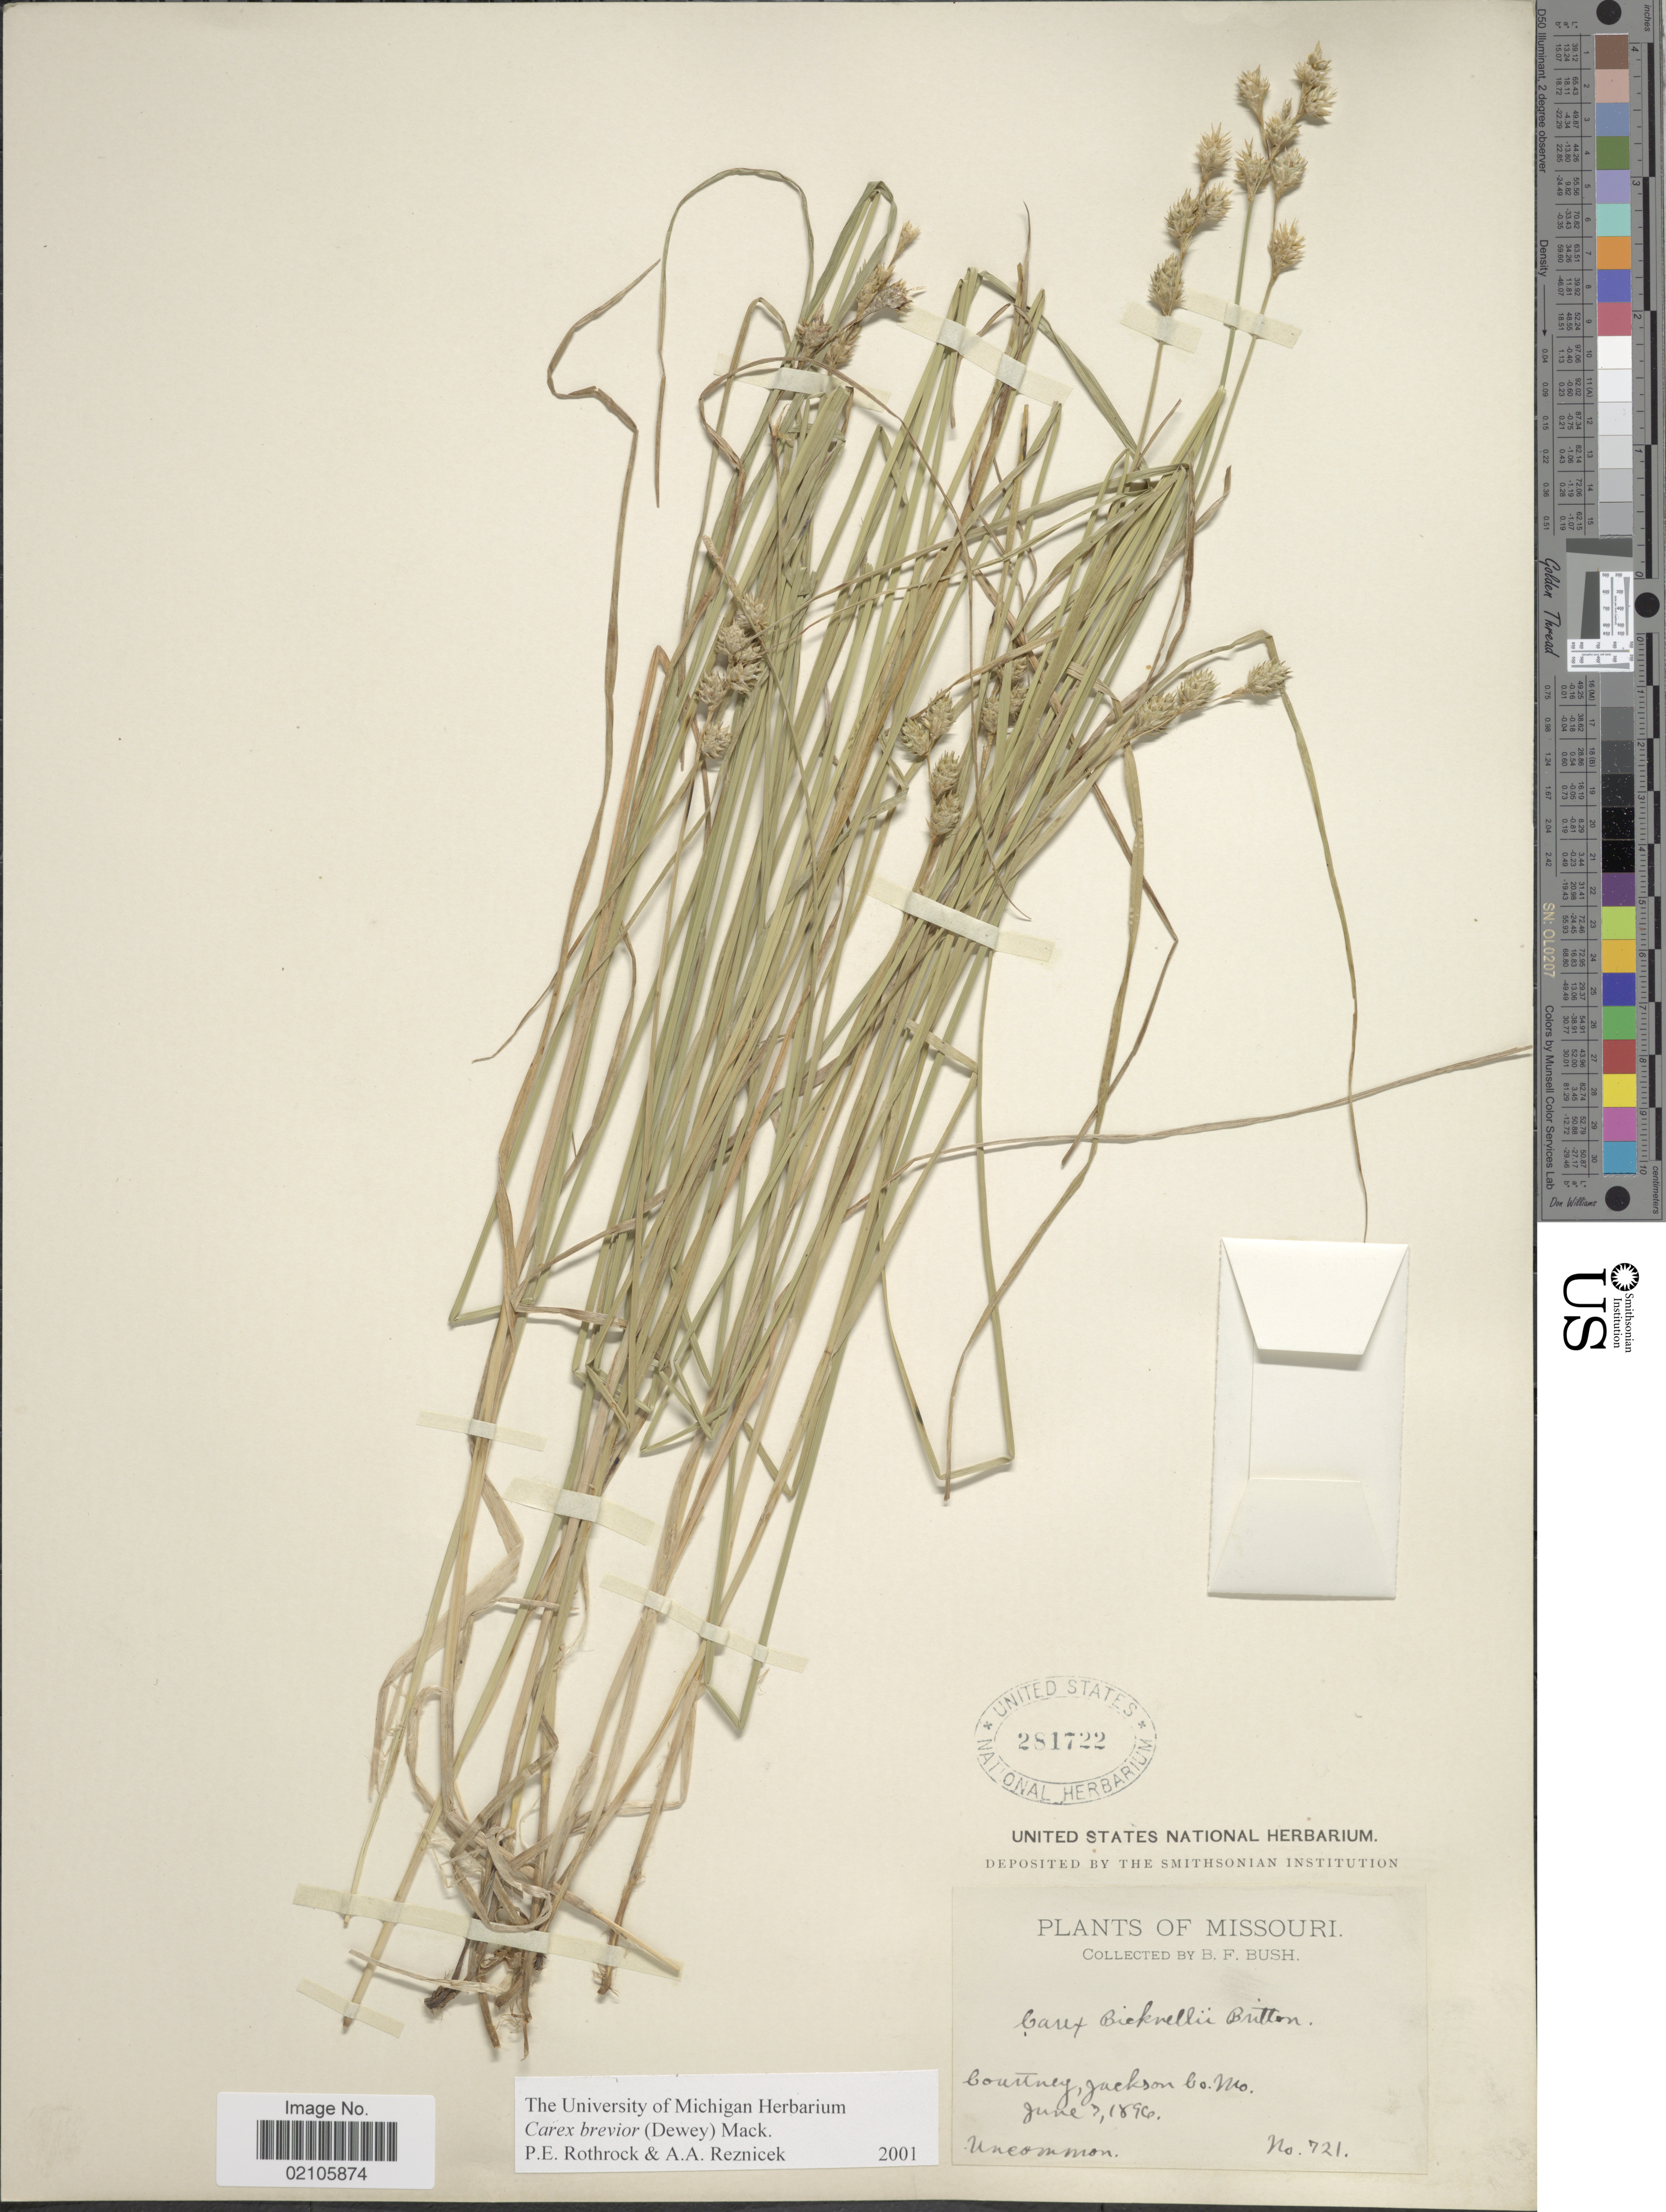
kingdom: Plantae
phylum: Tracheophyta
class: Liliopsida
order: Poales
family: Cyperaceae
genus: Carex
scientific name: Carex brevior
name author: (Dewey) Mack. ex Lunell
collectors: B. F. Bush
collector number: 721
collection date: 1896-06-07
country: United States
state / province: Missouri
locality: Courtney, Jackson Co.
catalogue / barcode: US 281722